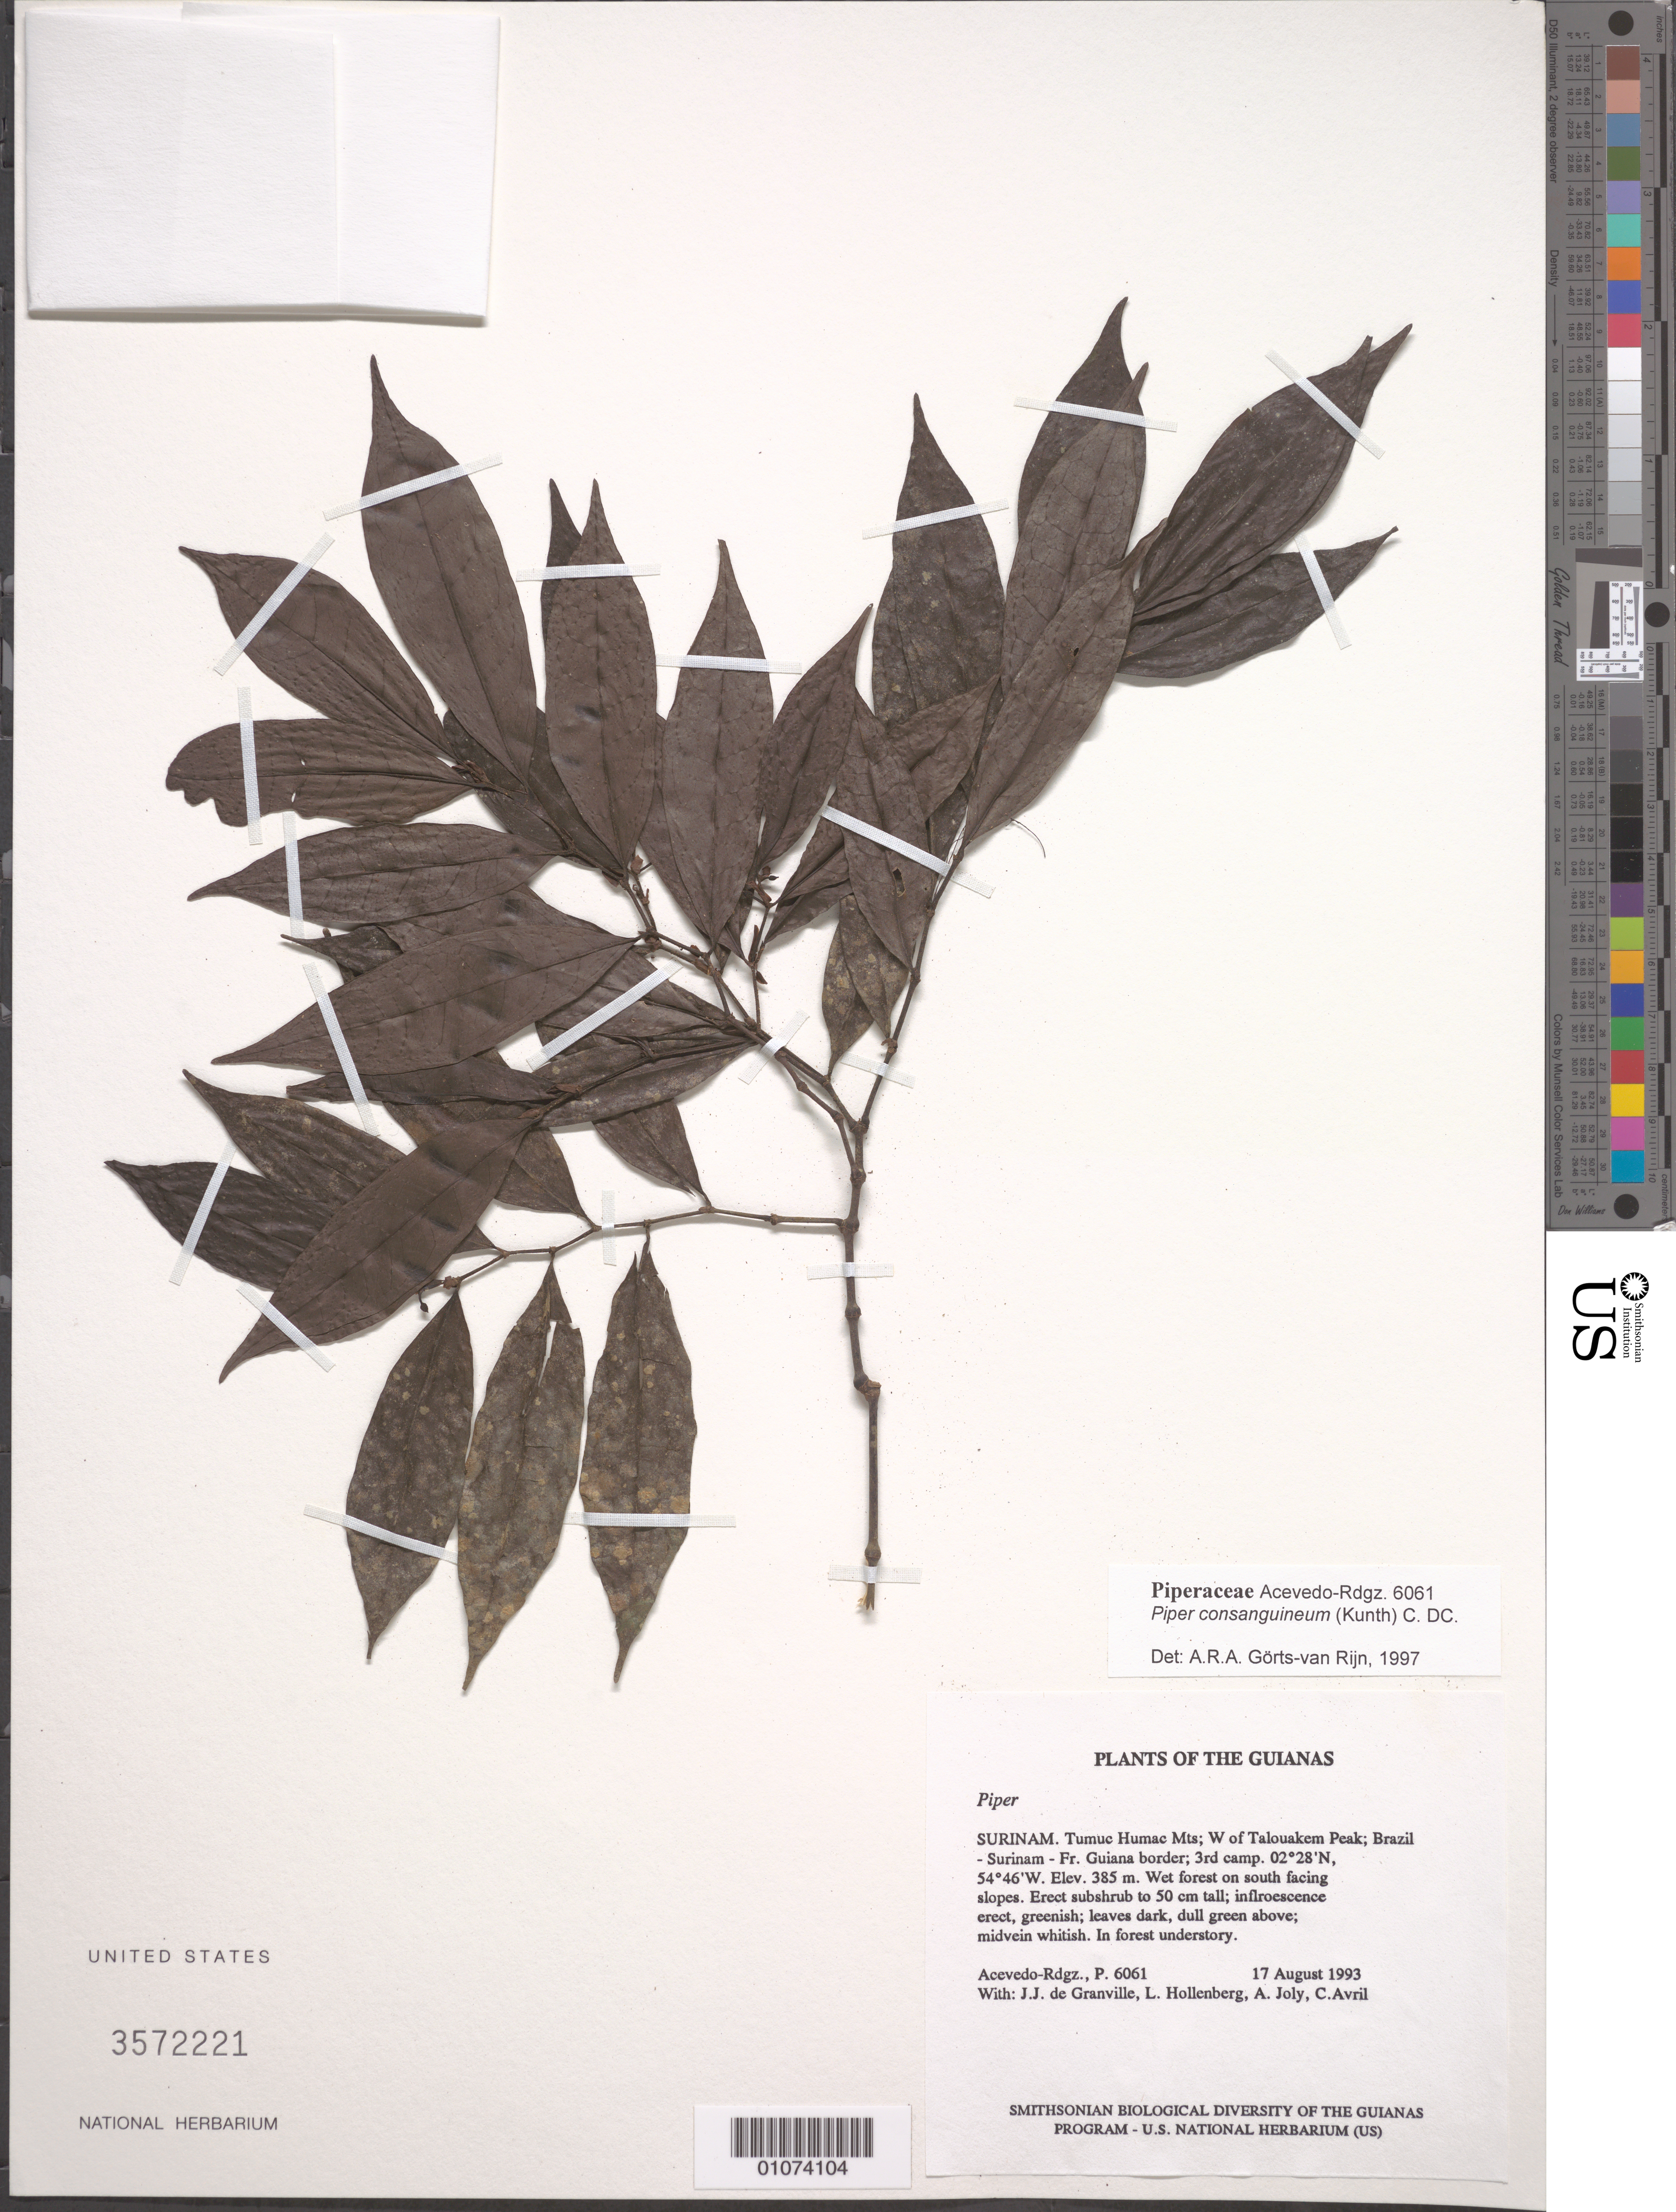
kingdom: Plantae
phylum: Tracheophyta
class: Magnoliopsida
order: Piperales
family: Piperaceae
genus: Piper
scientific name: Piper consanguineum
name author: Kunth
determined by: Görts-van Rijn, A. R. A.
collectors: P. Acevedo-Rodr.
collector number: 6061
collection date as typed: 17 Aug 1993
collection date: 1993-08-17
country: Suriname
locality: Tumuc Humac Mts; W of Talouakem Peak; Brazil - Surinam - Fr. Guiana border; 3rd camp.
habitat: In forest understory; wet forest on south facing slopes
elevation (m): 385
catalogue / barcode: US 3572221